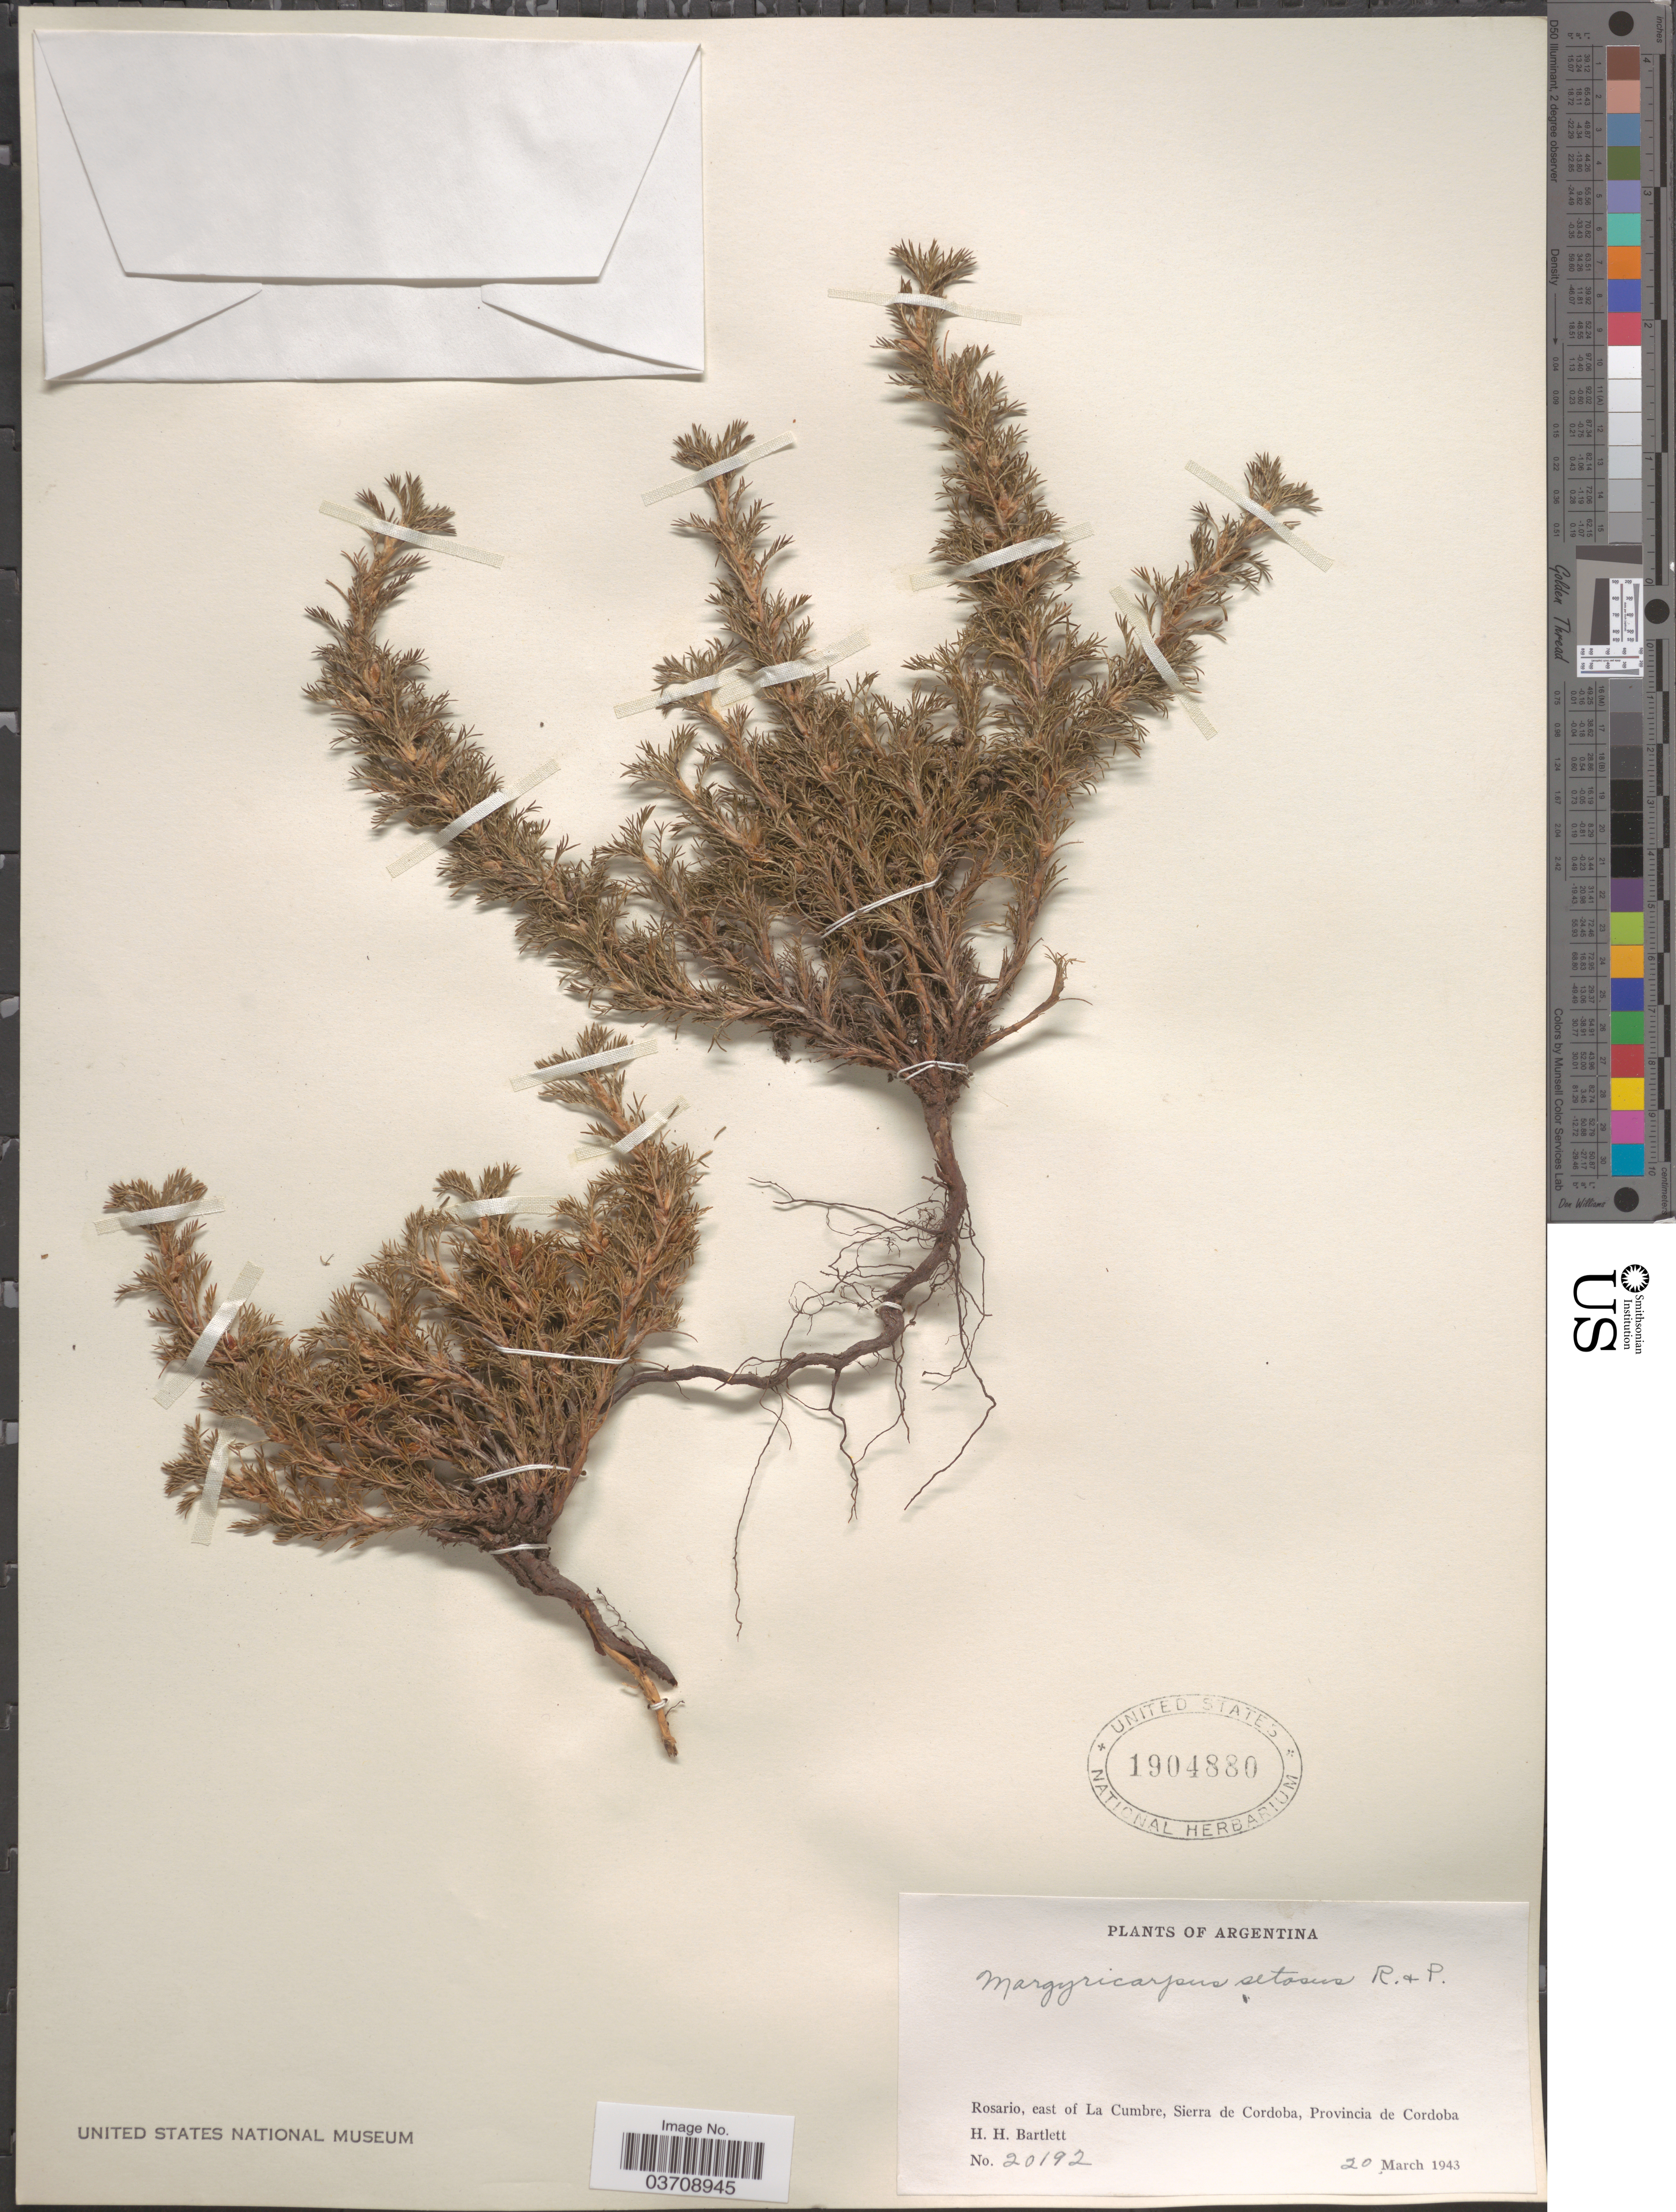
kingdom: Plantae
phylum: Tracheophyta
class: Magnoliopsida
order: Rosales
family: Rosaceae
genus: Margyricarpus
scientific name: Margyricarpus pinnatus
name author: (Lam.) Kuntze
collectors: H. H. Bartlett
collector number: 20192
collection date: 1943-03-20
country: Argentina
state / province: Cordoba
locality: Rosario, east of La Cumbre, Sierra de Cordoba.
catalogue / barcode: US 1904880